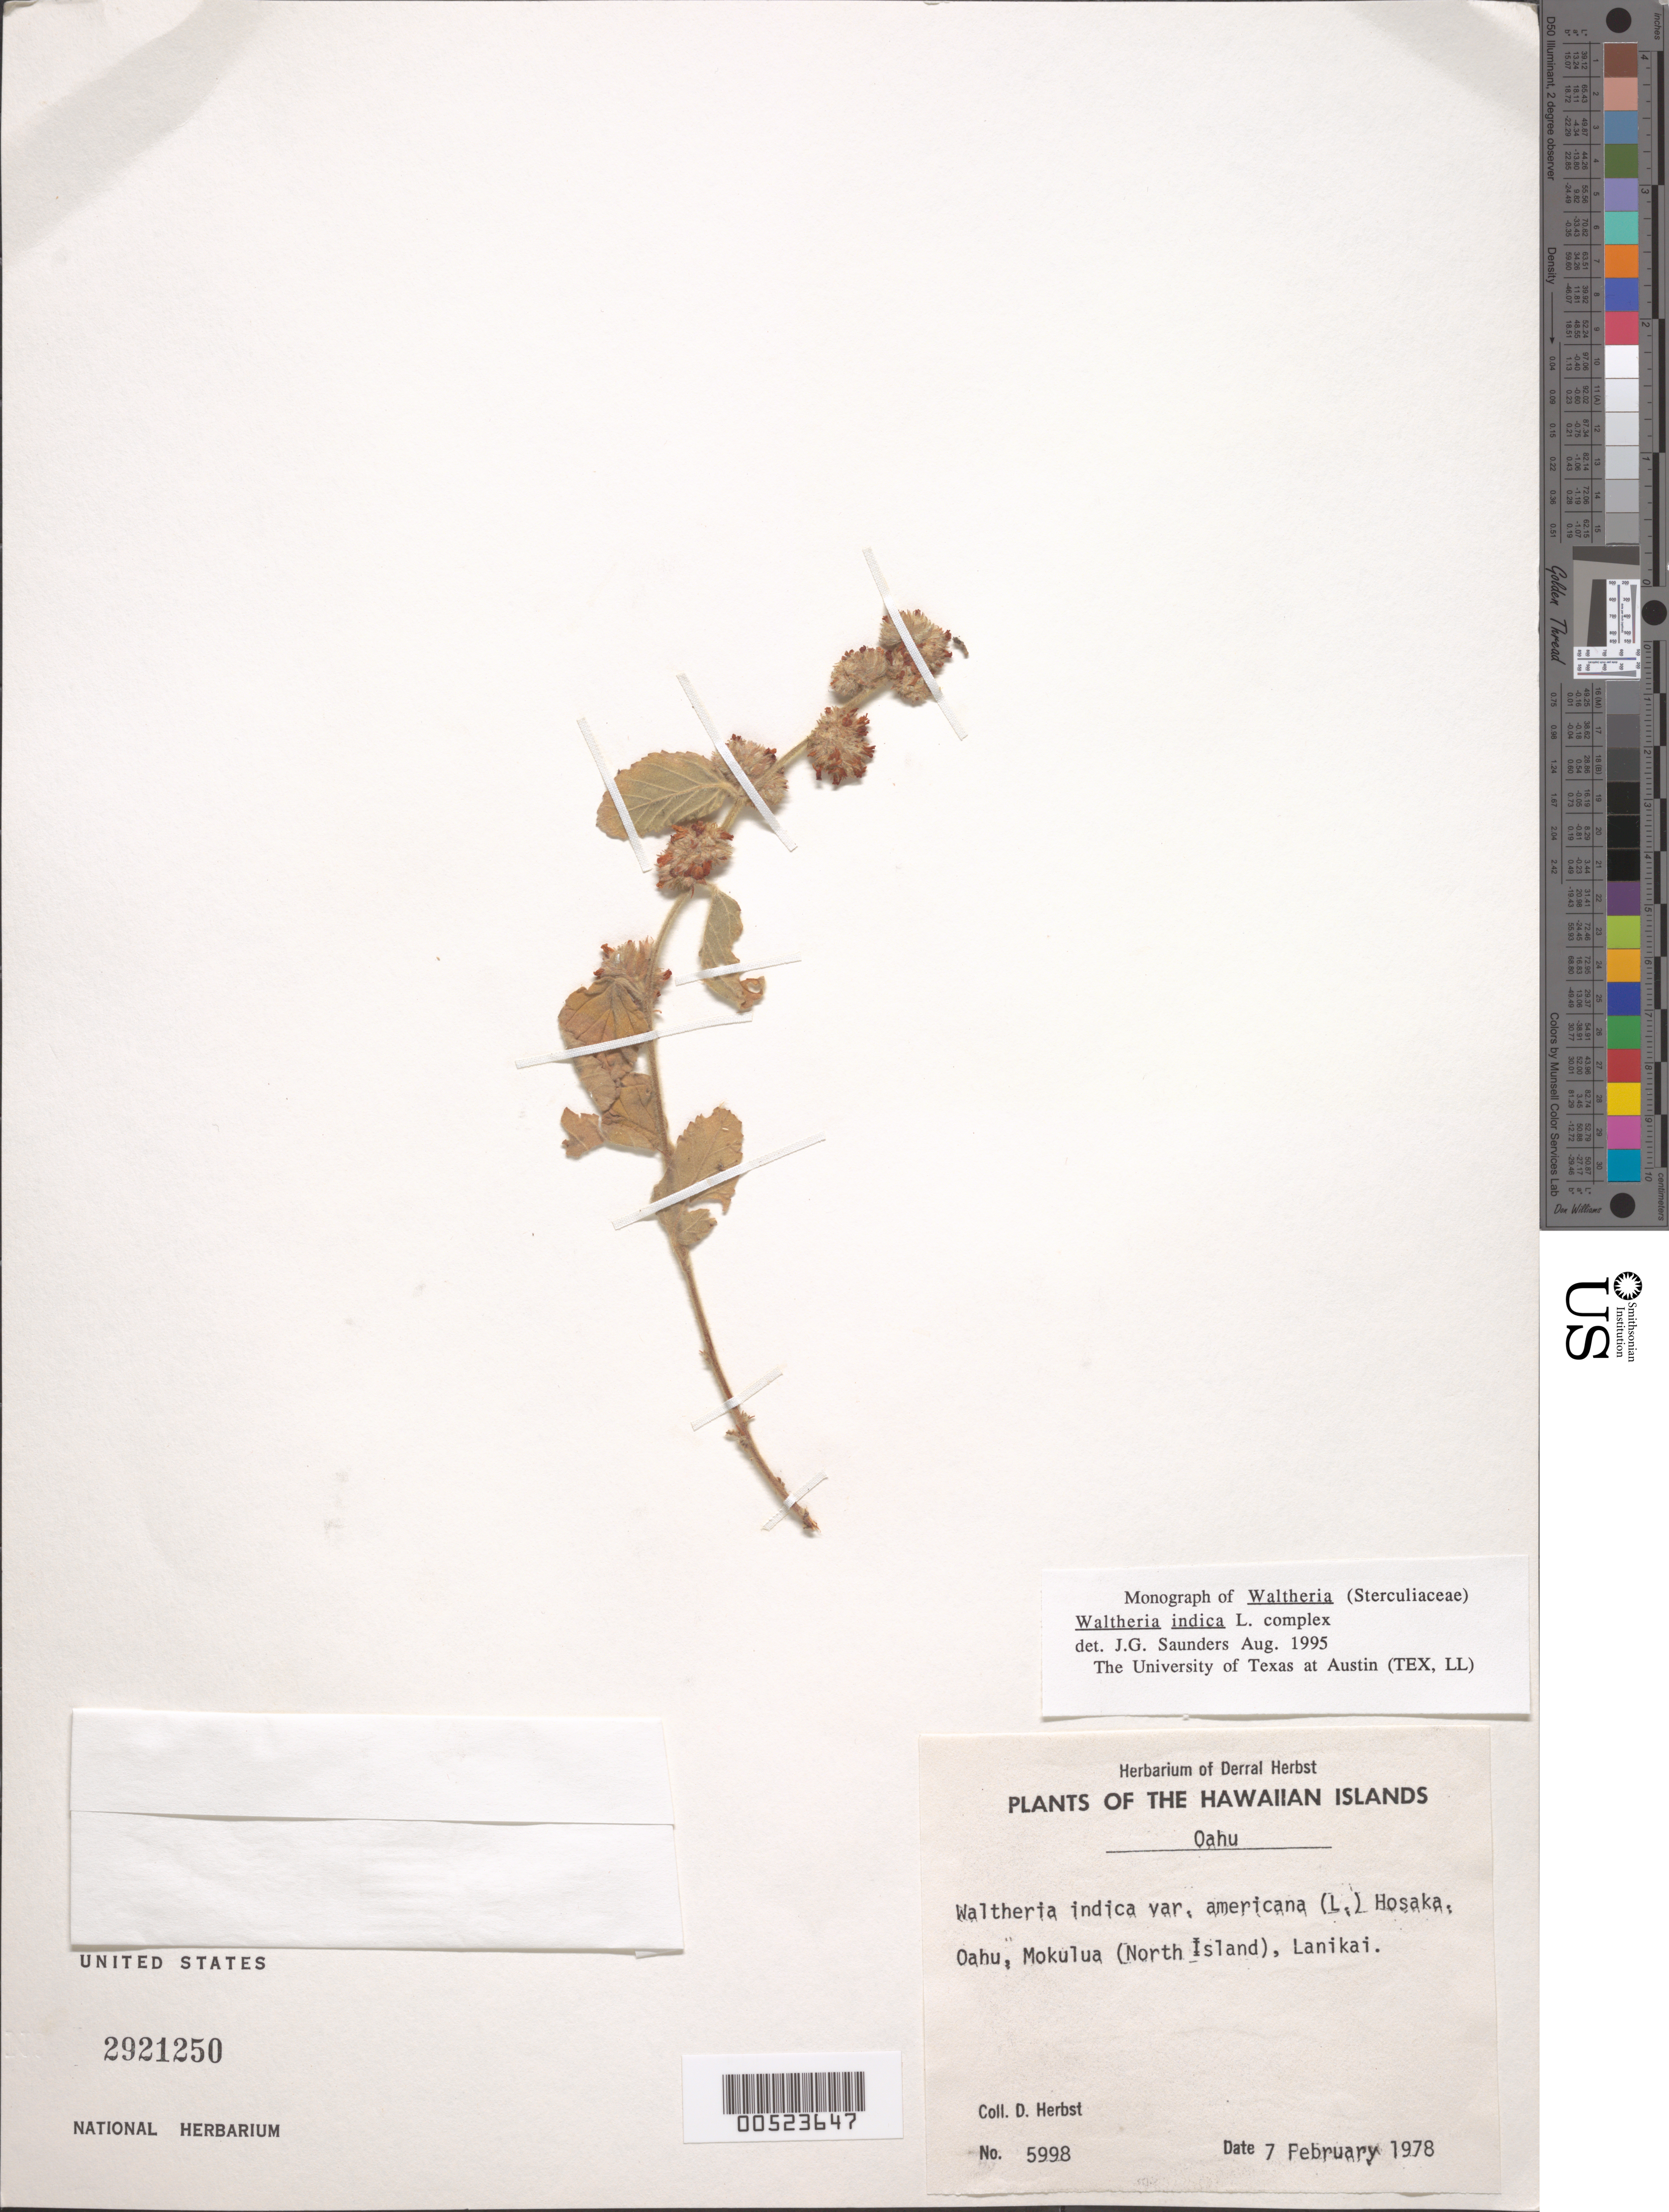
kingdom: Plantae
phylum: Tracheophyta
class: Magnoliopsida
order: Malvales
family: Malvaceae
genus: Waltheria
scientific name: Waltheria indica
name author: L.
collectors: D. R. Herbst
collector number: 5998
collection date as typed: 7 Feb 1978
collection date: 1978-02-07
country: United States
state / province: Hawaii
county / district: Honolulu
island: Mokulua Islets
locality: North Island, Lanikai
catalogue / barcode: US 2921250